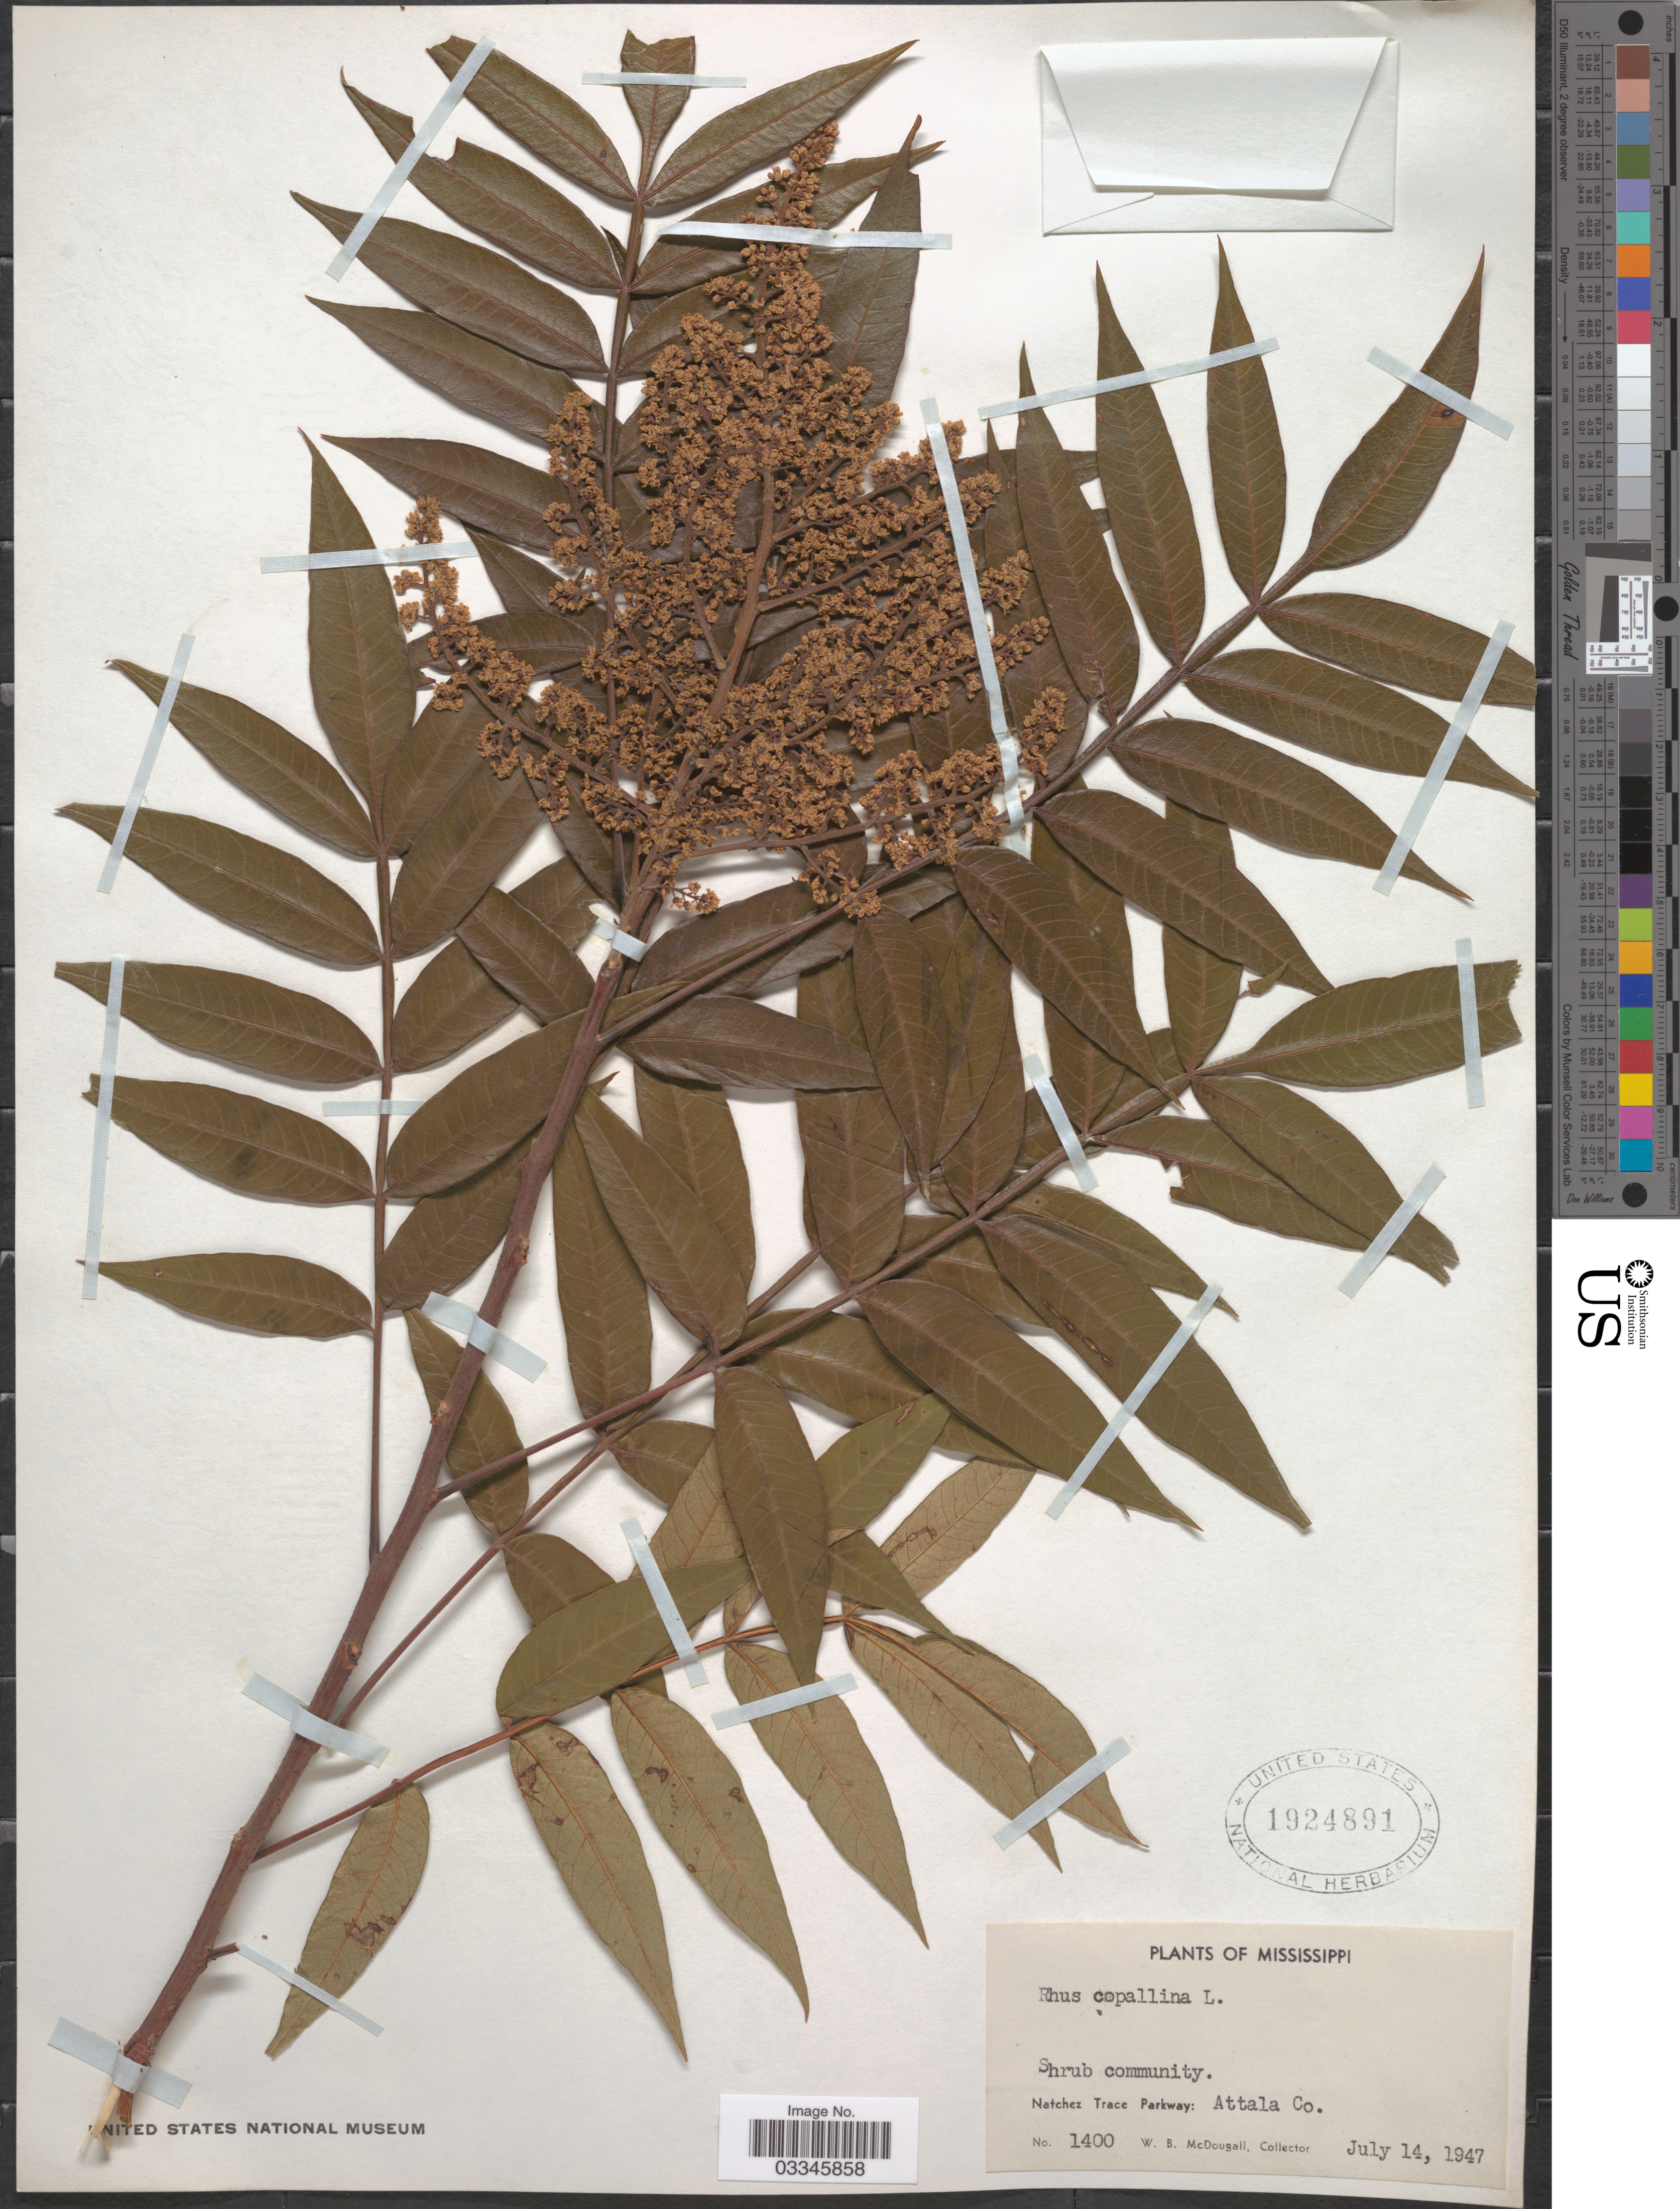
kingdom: Plantae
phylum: Tracheophyta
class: Magnoliopsida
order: Sapindales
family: Anacardiaceae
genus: Rhus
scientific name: Rhus copallinum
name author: L.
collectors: W. B. McDougall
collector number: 1400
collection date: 1947-07-14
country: United States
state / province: Mississippi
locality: Natchez Trace Parkway: Attala Co.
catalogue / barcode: US 1924891